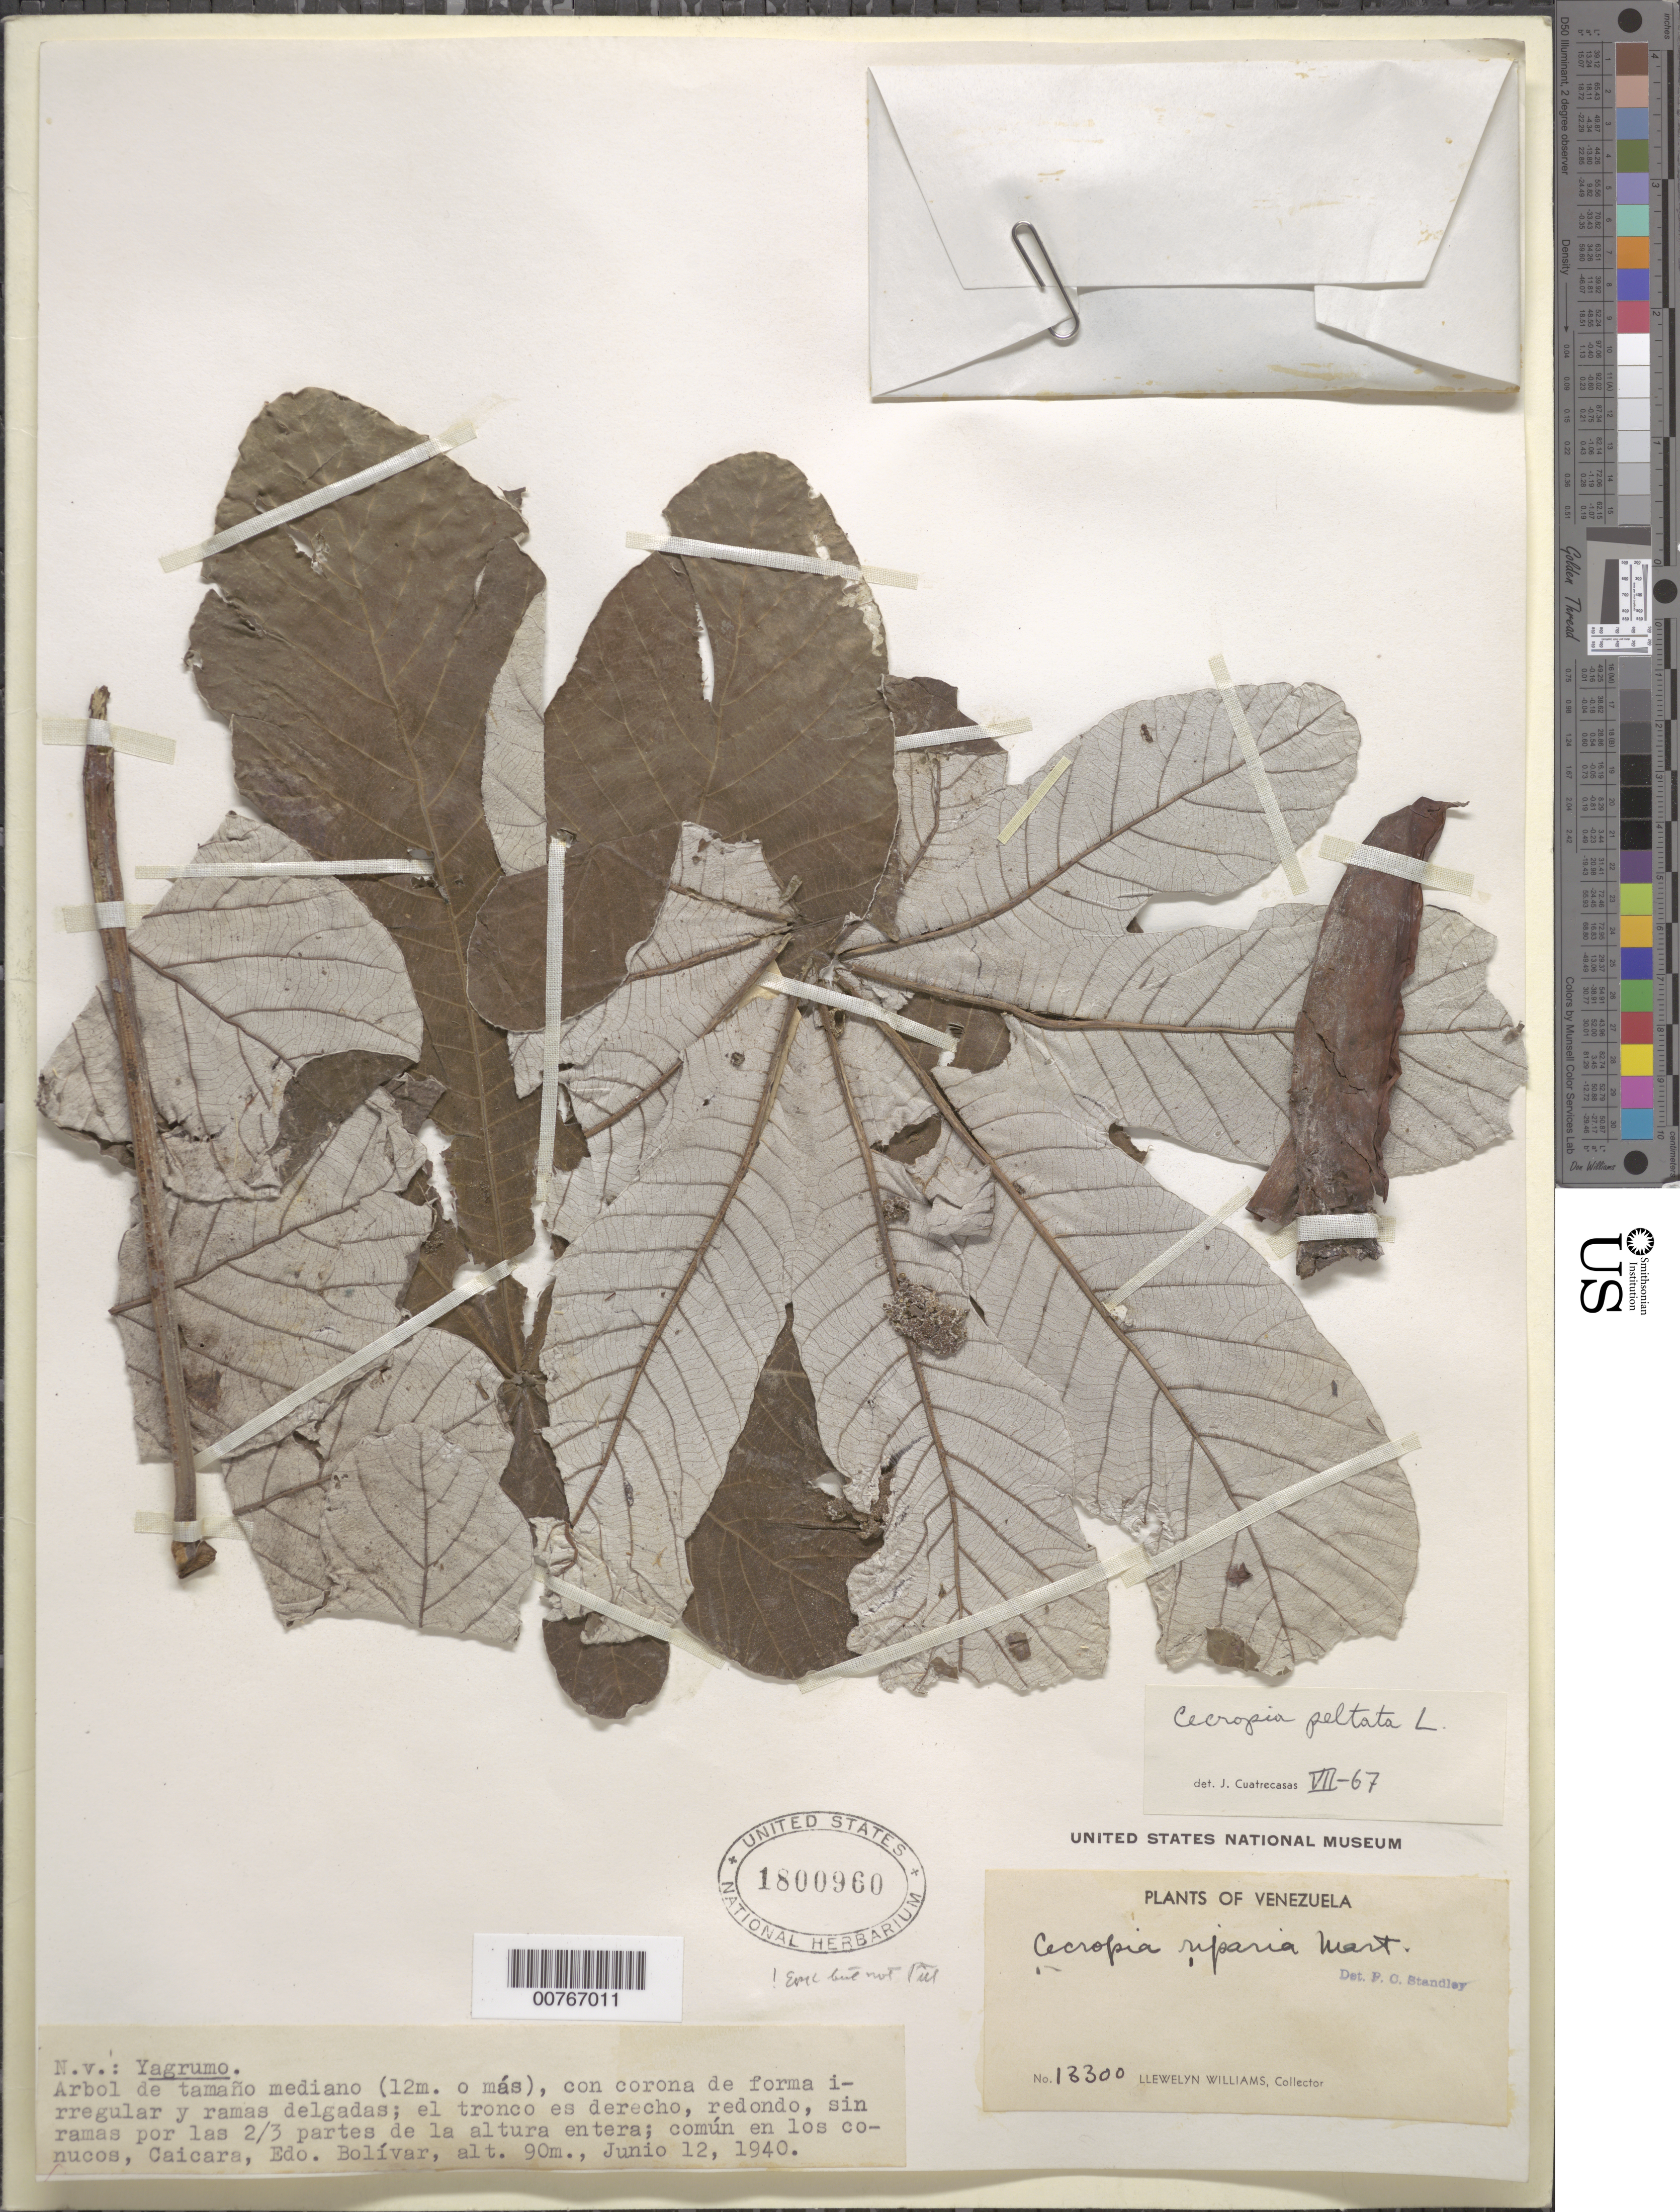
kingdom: Plantae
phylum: Tracheophyta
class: Magnoliopsida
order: Rosales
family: Urticaceae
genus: Cecropia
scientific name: Cecropia peltata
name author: L.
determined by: Cuatrecasas, J.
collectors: Ll. Williams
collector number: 13300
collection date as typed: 12-Jun-40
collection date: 1940-06-12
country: Venezuela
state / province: Bolívar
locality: Caicara, Medio Orinoco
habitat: En los conucos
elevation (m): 90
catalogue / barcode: US 1800960